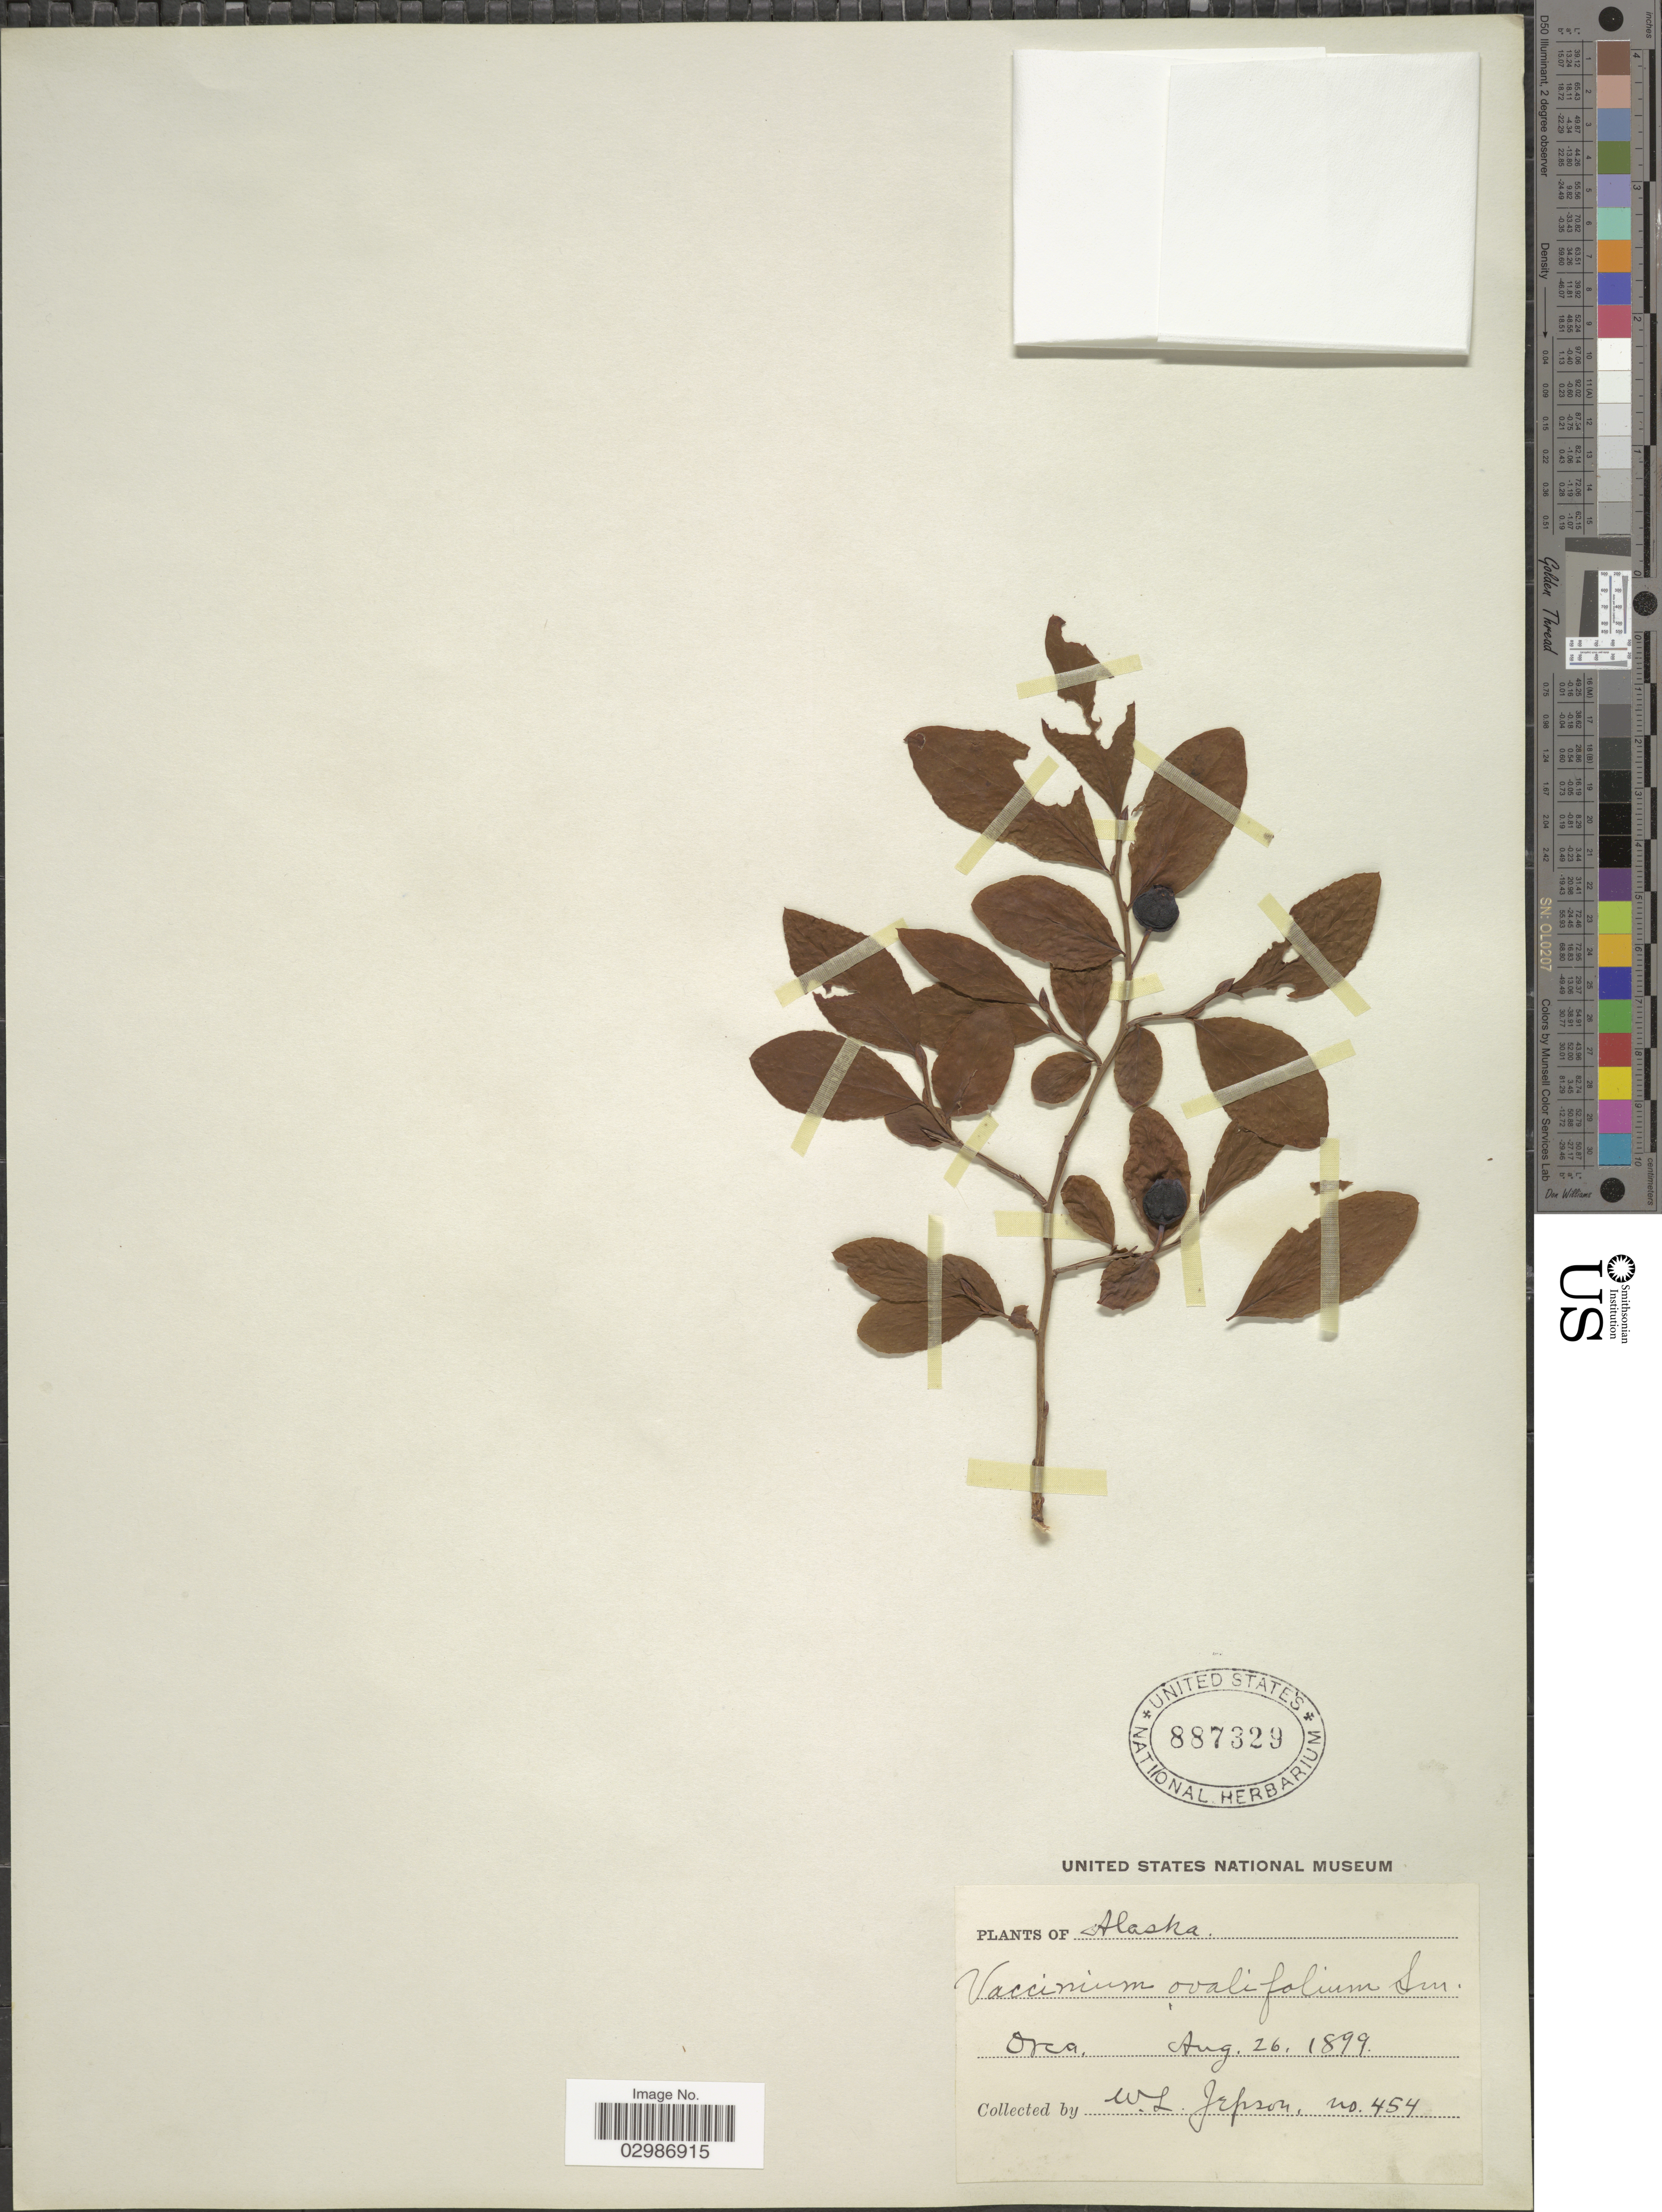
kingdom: Plantae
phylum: Tracheophyta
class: Magnoliopsida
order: Ericales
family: Ericaceae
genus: Vaccinium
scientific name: Vaccinium alaskaense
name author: Howell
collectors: W. L. Jepson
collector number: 454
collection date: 1899-08-26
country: United States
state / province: Alaska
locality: Orca.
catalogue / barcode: US 887329